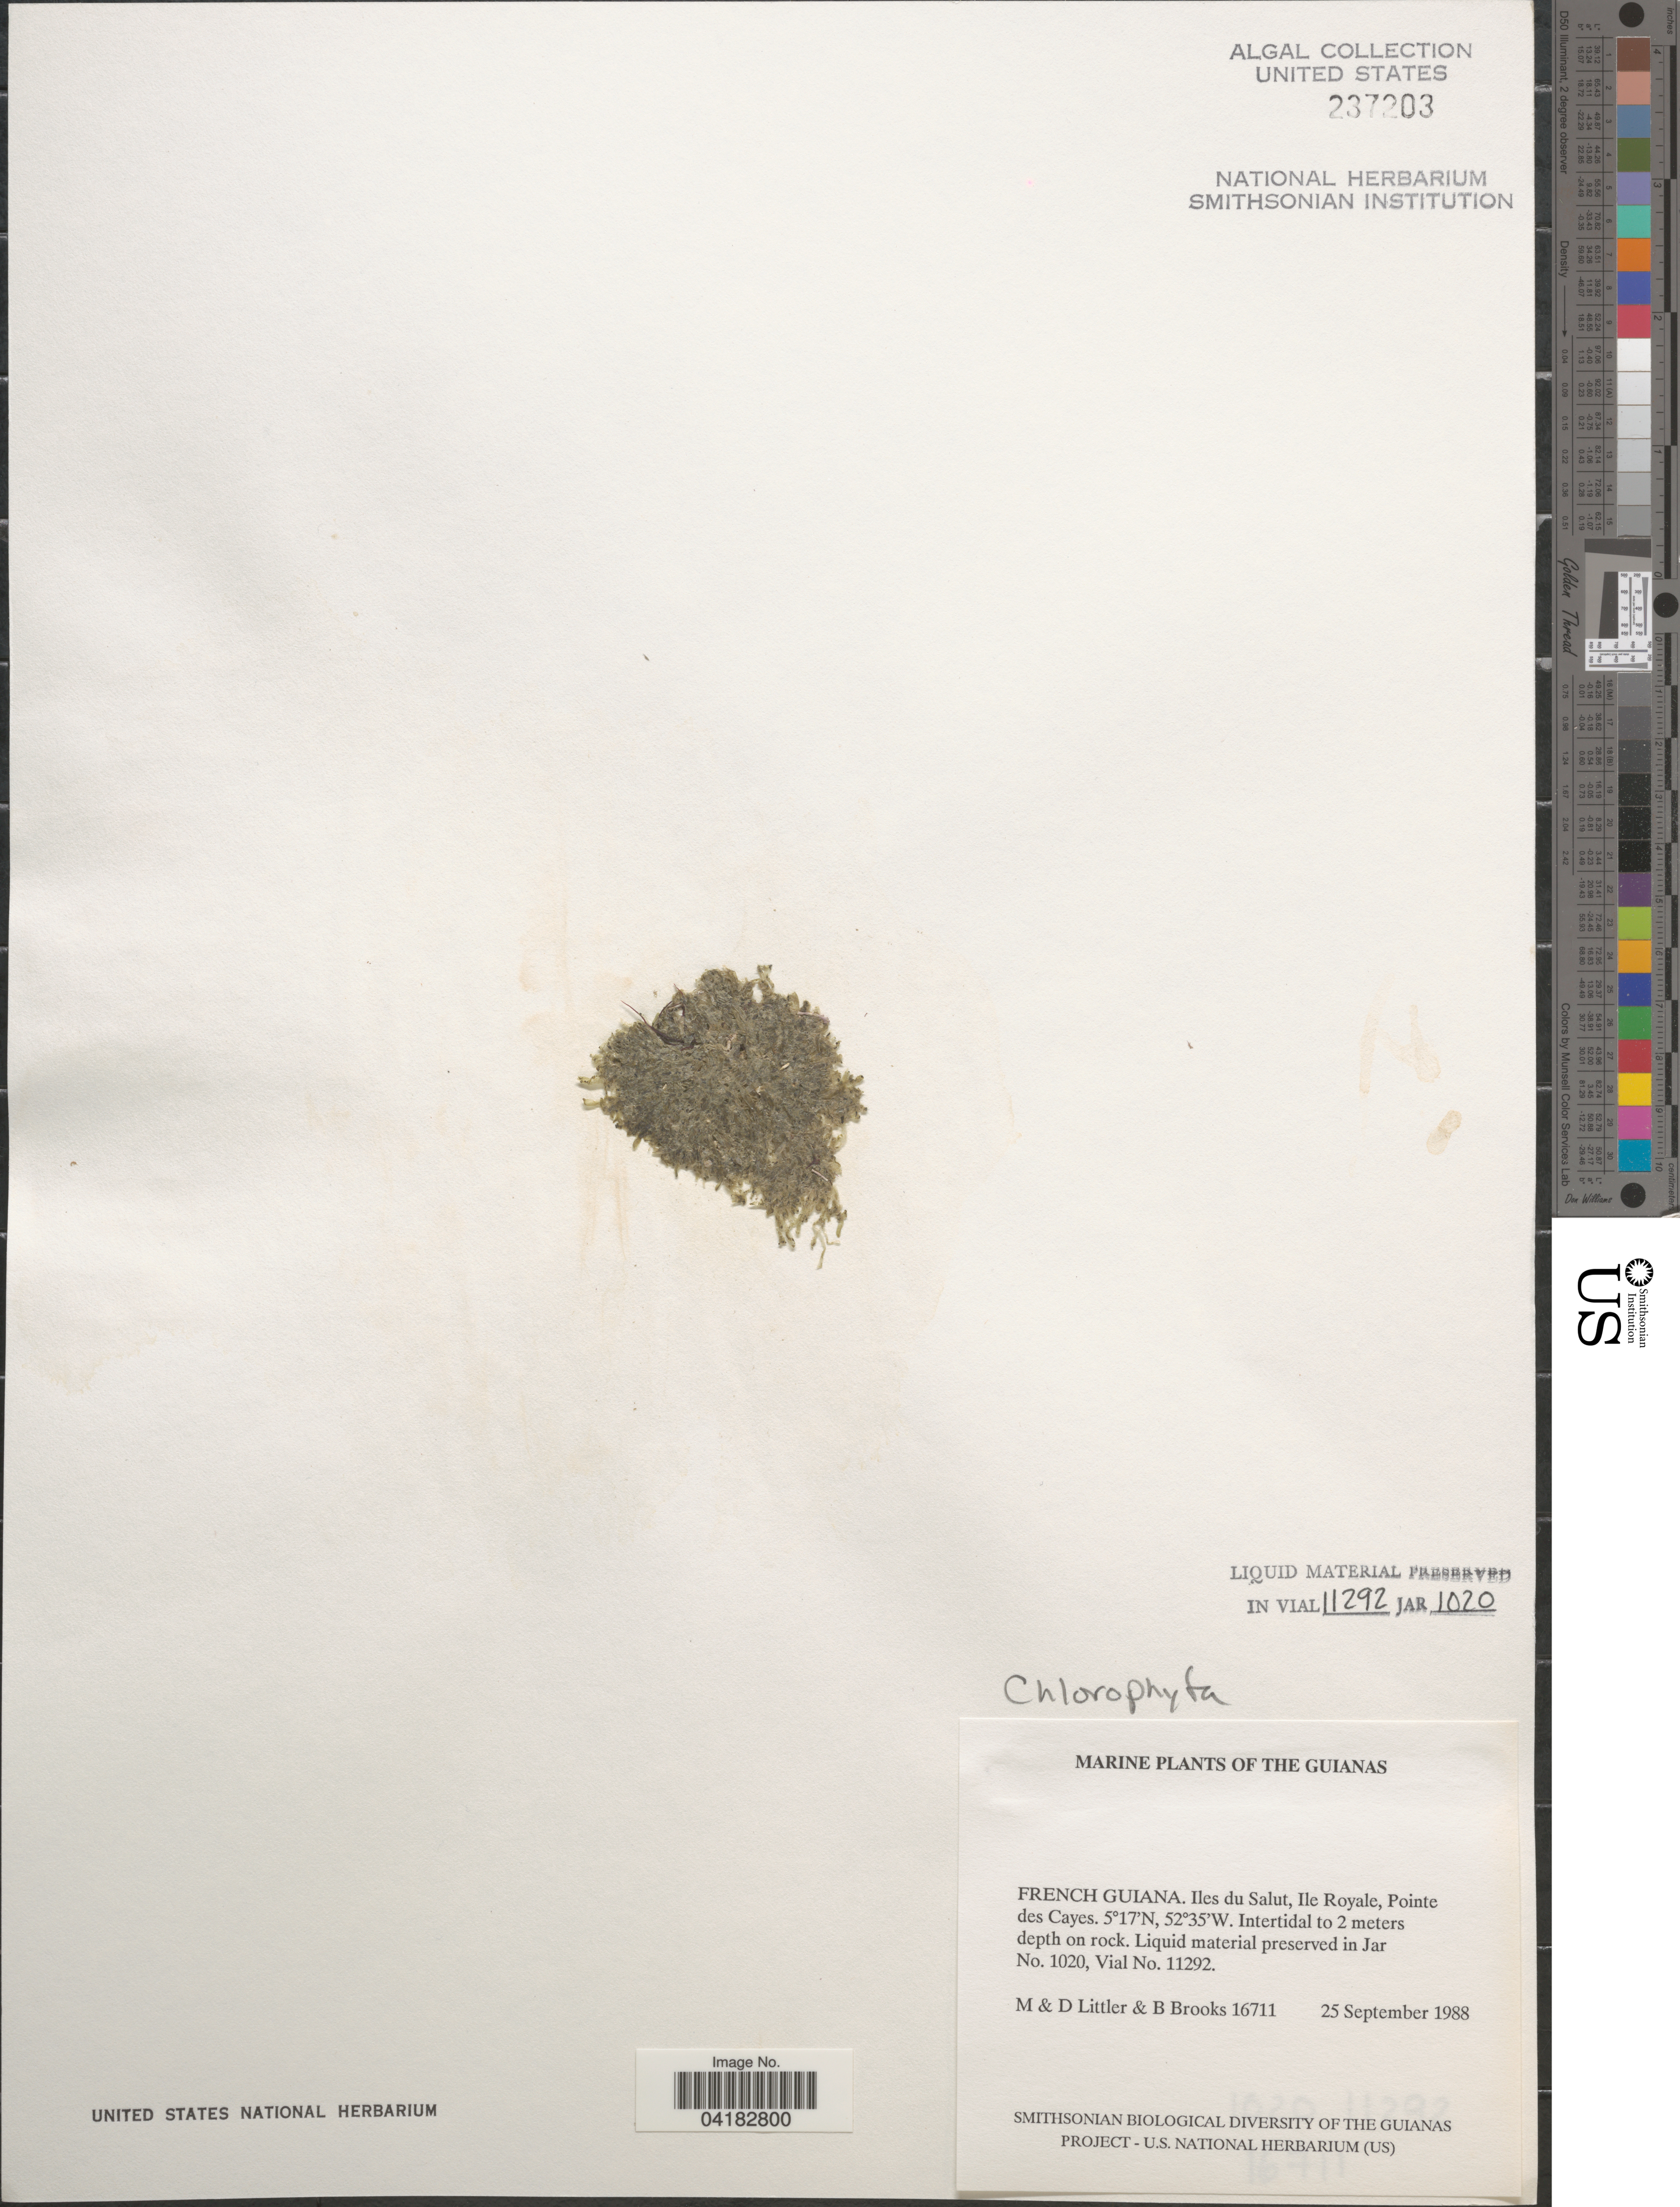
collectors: M. Littler, D. S. Littler & B. Brooks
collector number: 16711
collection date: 1988-09-25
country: French Guiana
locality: Guianas. Iles du Salut, Ile Royale, Pointe des Cayes.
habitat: Intertidal to 2 meters depth on rock.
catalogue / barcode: US 237203